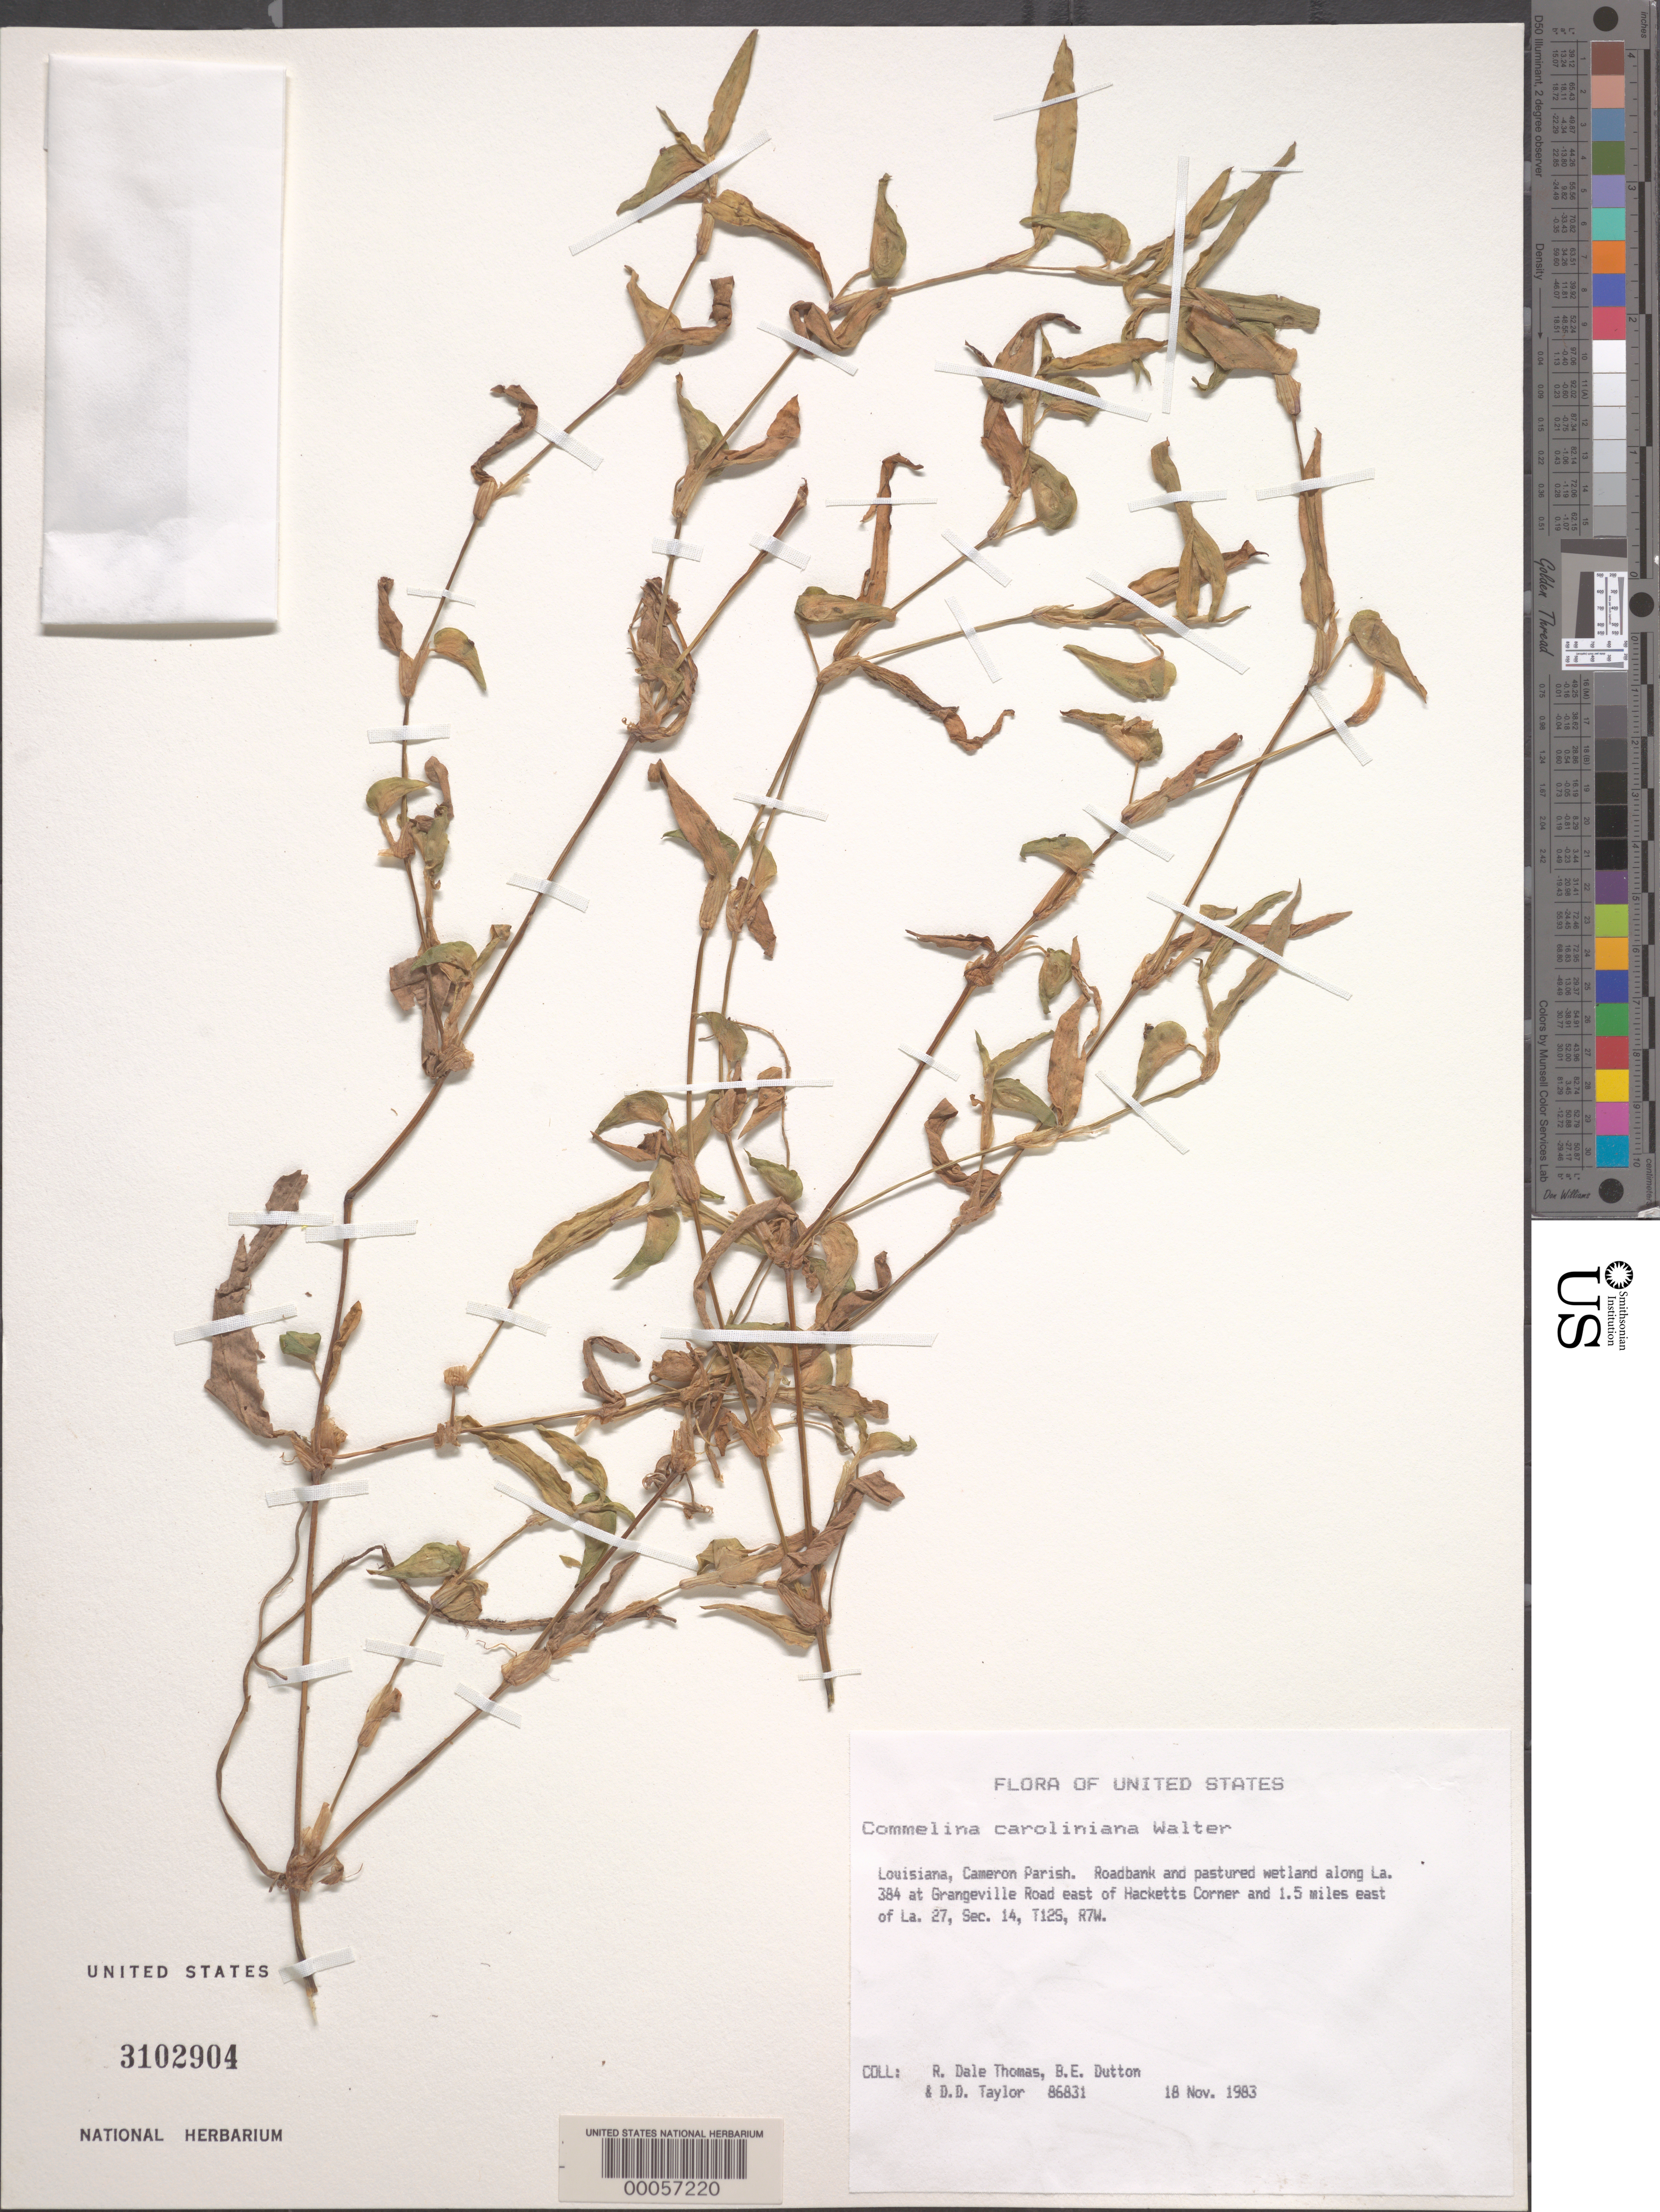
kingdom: Plantae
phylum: Tracheophyta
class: Liliopsida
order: Commelinales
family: Commelinaceae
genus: Commelina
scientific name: Commelina caroliniana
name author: Walter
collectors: R. Thomas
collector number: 86831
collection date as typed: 18 Nov 1983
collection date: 1983-11-18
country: United States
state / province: Louisiana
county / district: Cameron Parish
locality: Along la 384 at grangeville rd. e of hacketts corner, 1.5 mi. e of la 27; sec. 14, t12s, r7w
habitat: Roadbank and pastured wetland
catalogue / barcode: US 3102904